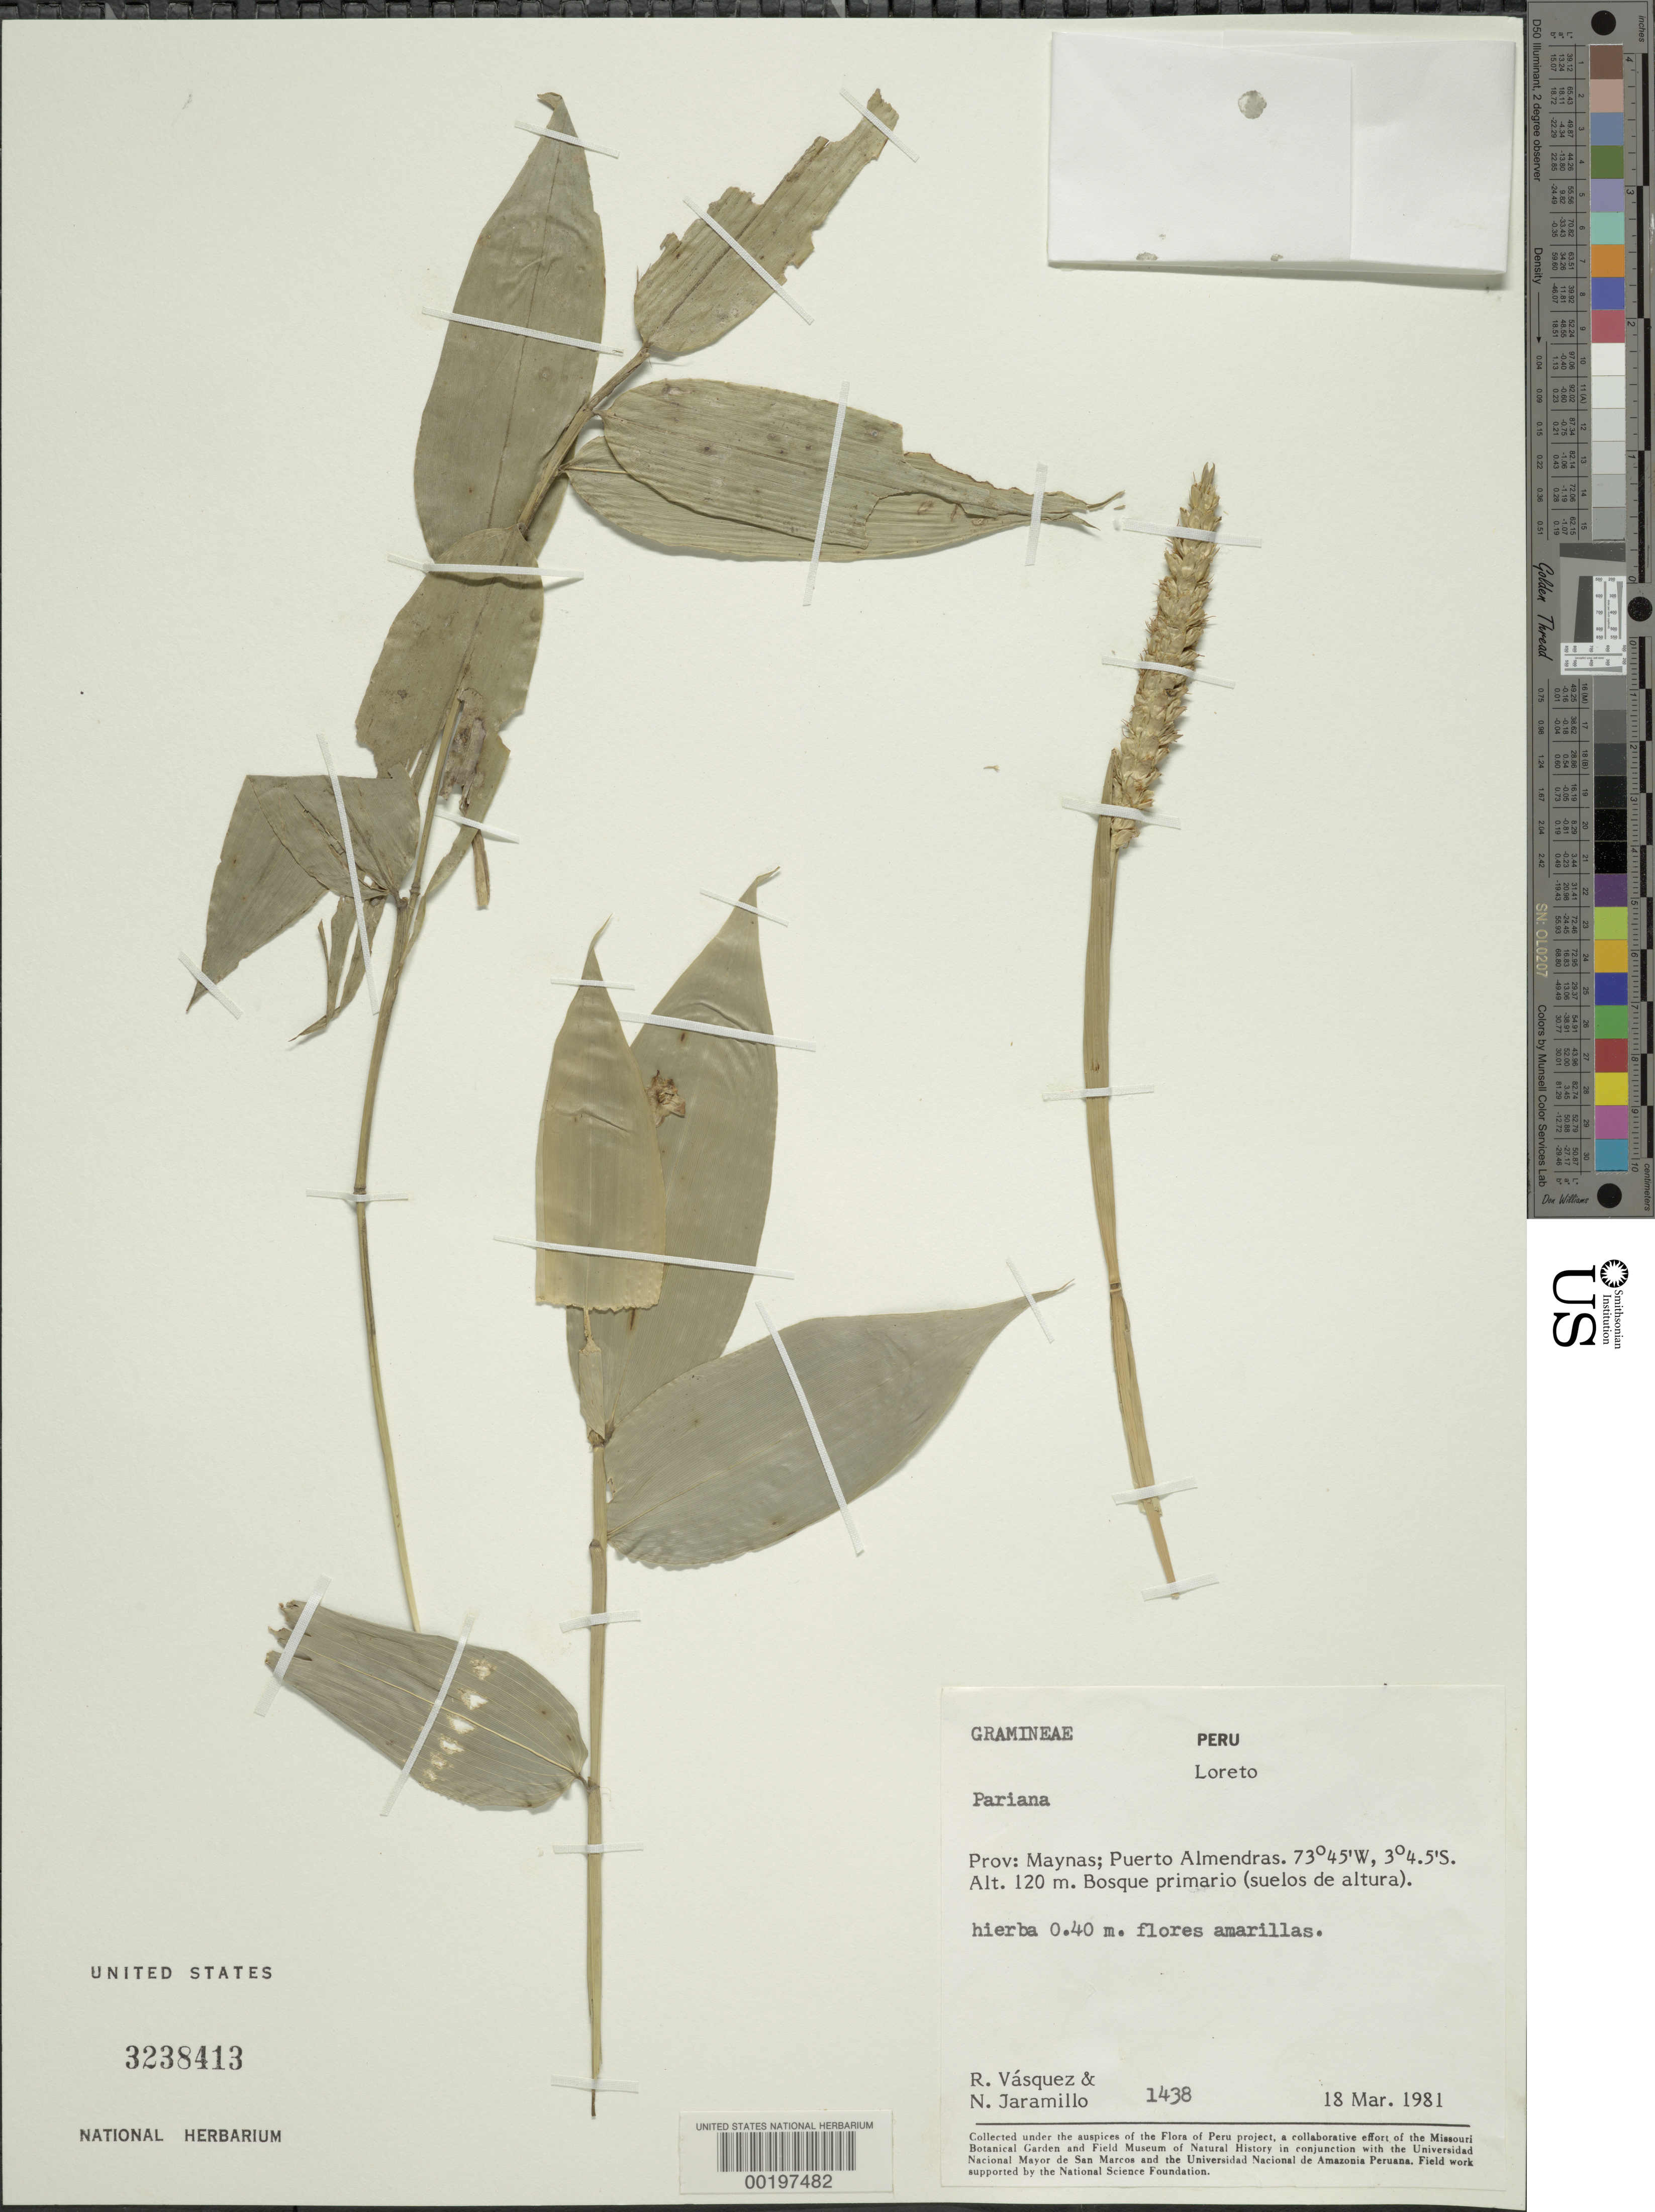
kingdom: Plantae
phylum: Tracheophyta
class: Liliopsida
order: Poales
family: Poaceae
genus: Pariana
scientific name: Pariana sp.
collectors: R. Vasquez & N. Jaramillo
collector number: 1438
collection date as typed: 18 Mar 1981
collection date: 1981-03-18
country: Peru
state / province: Loreto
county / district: Maynas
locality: Puerto almendras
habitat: Bosque primario (suelos de altura)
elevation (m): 120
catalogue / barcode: US 3238413